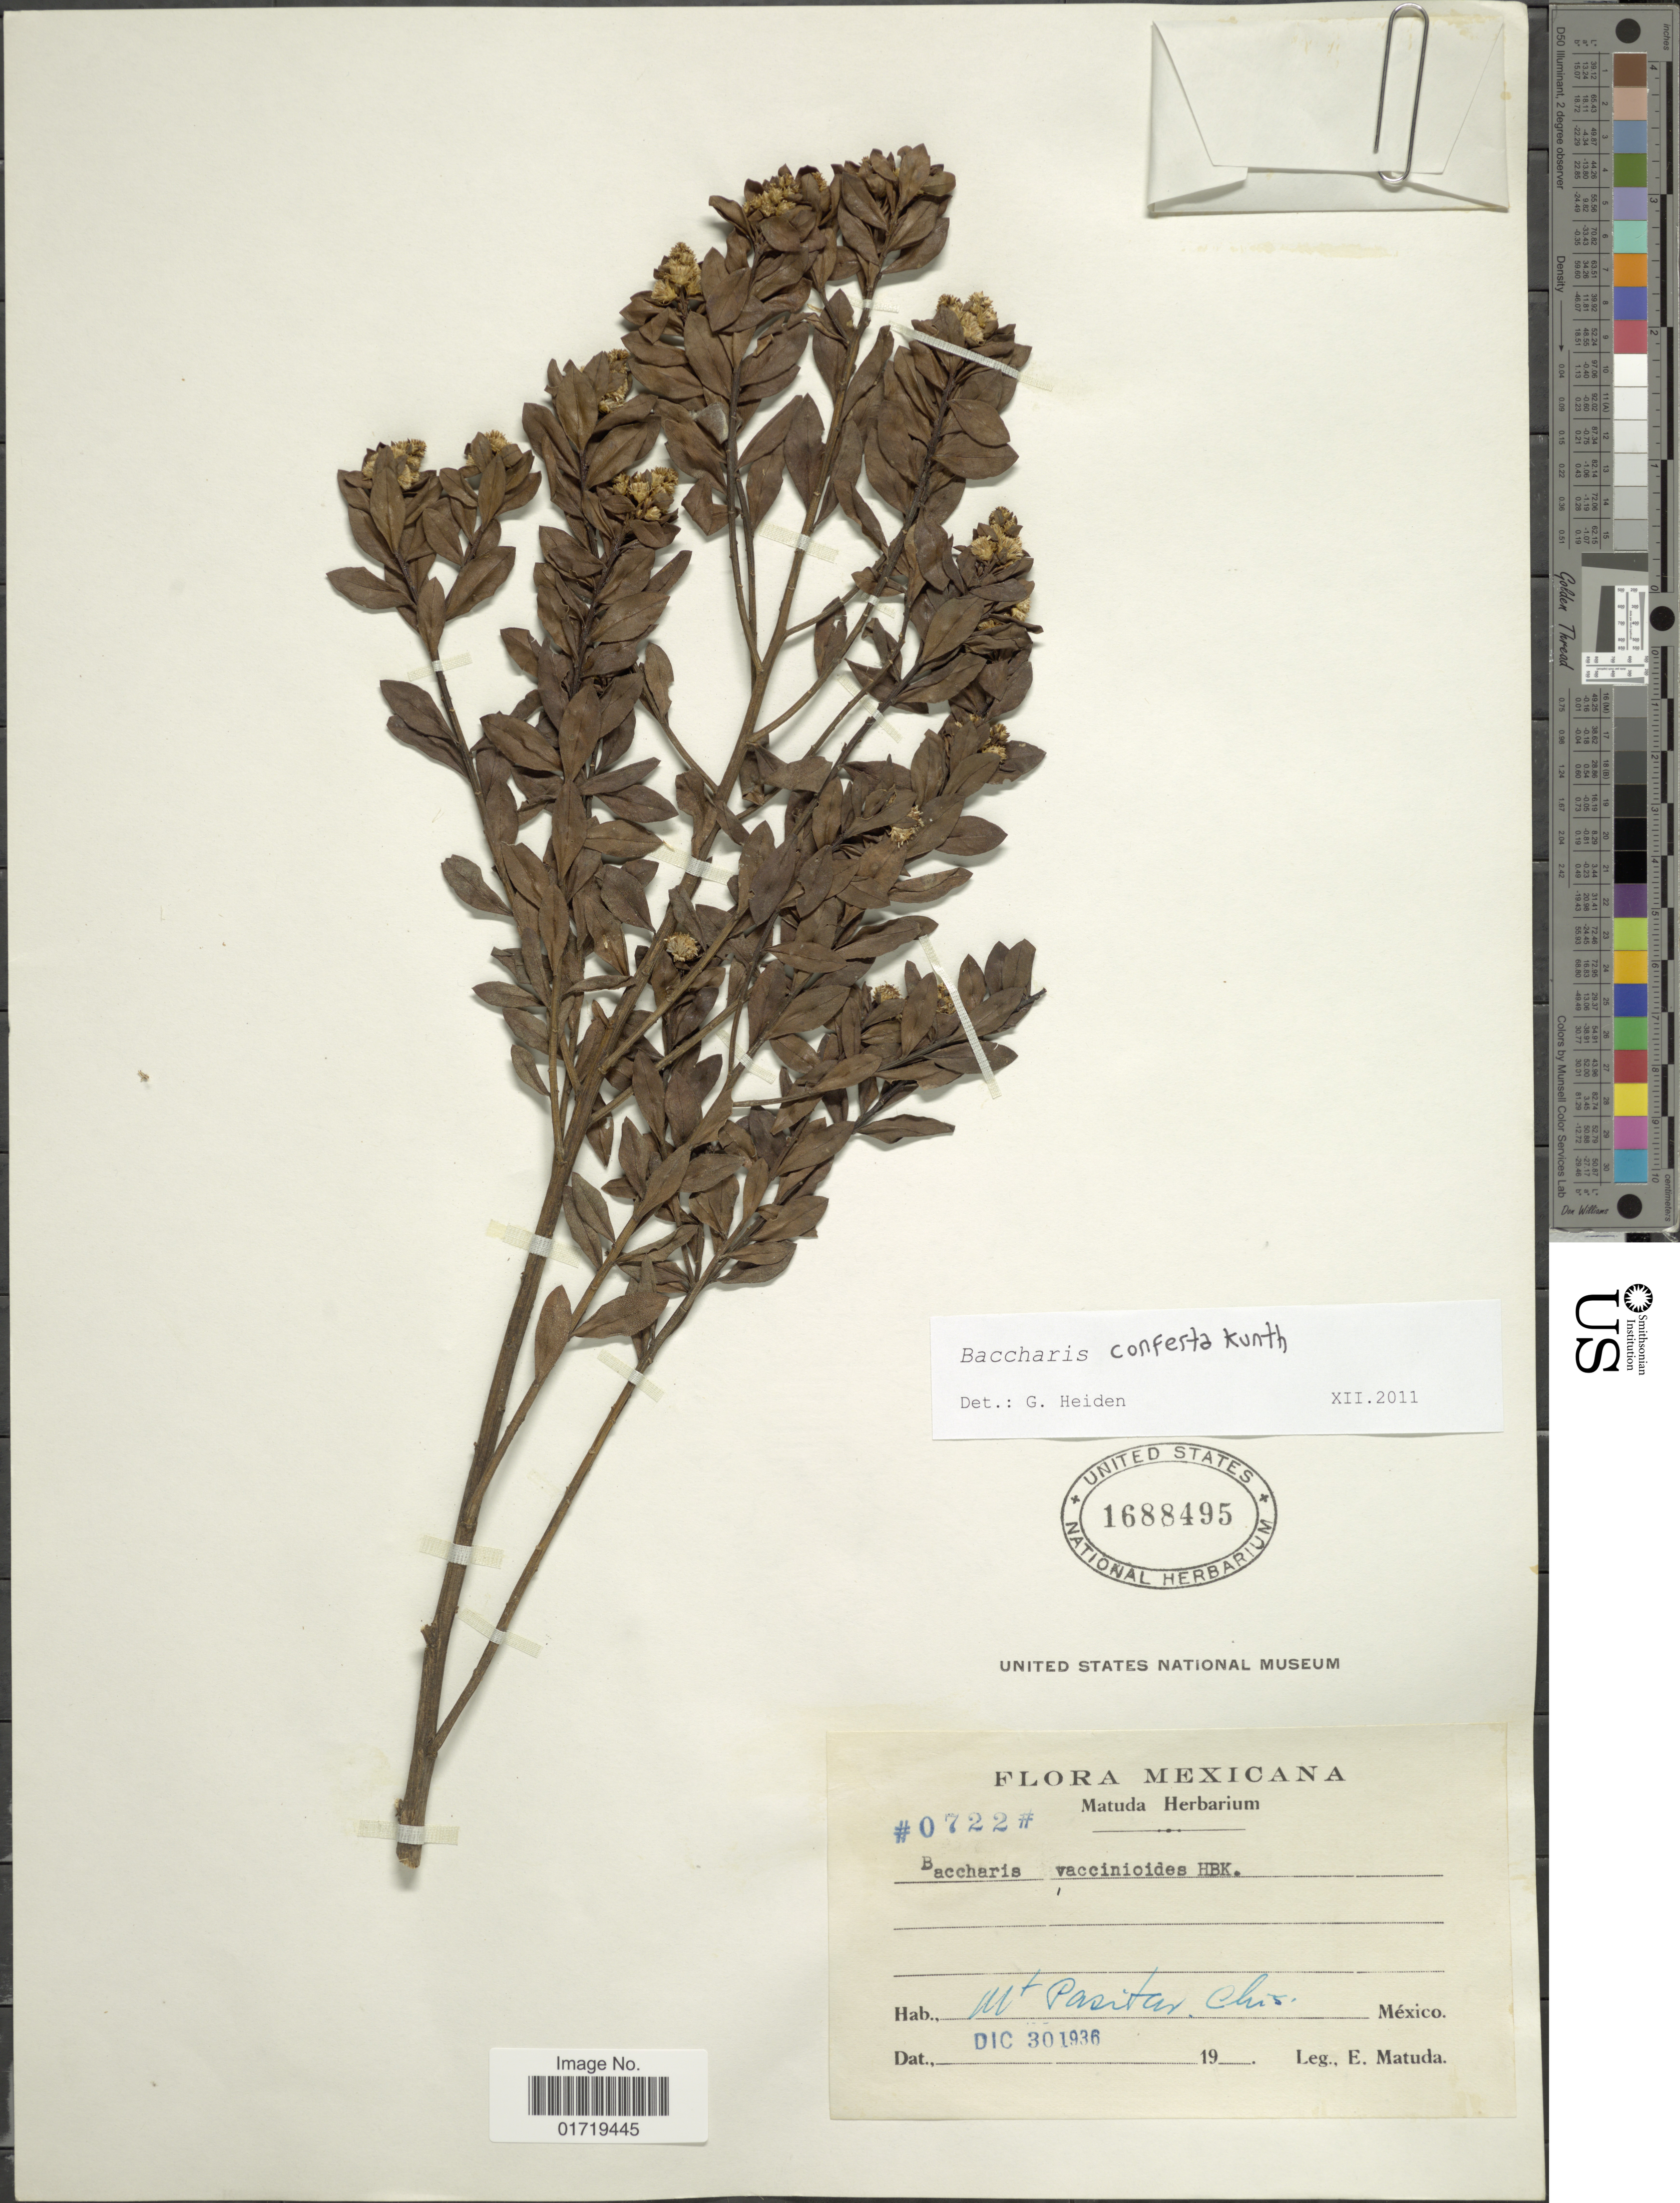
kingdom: Plantae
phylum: Tracheophyta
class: Magnoliopsida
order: Asterales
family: Asteraceae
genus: Baccharis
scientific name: Baccharis conferta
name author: Kunth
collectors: E. Matuda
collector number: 0722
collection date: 1936-12-30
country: Mexico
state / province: México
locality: Mt. Pasitar, Chis.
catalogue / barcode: US 1688495